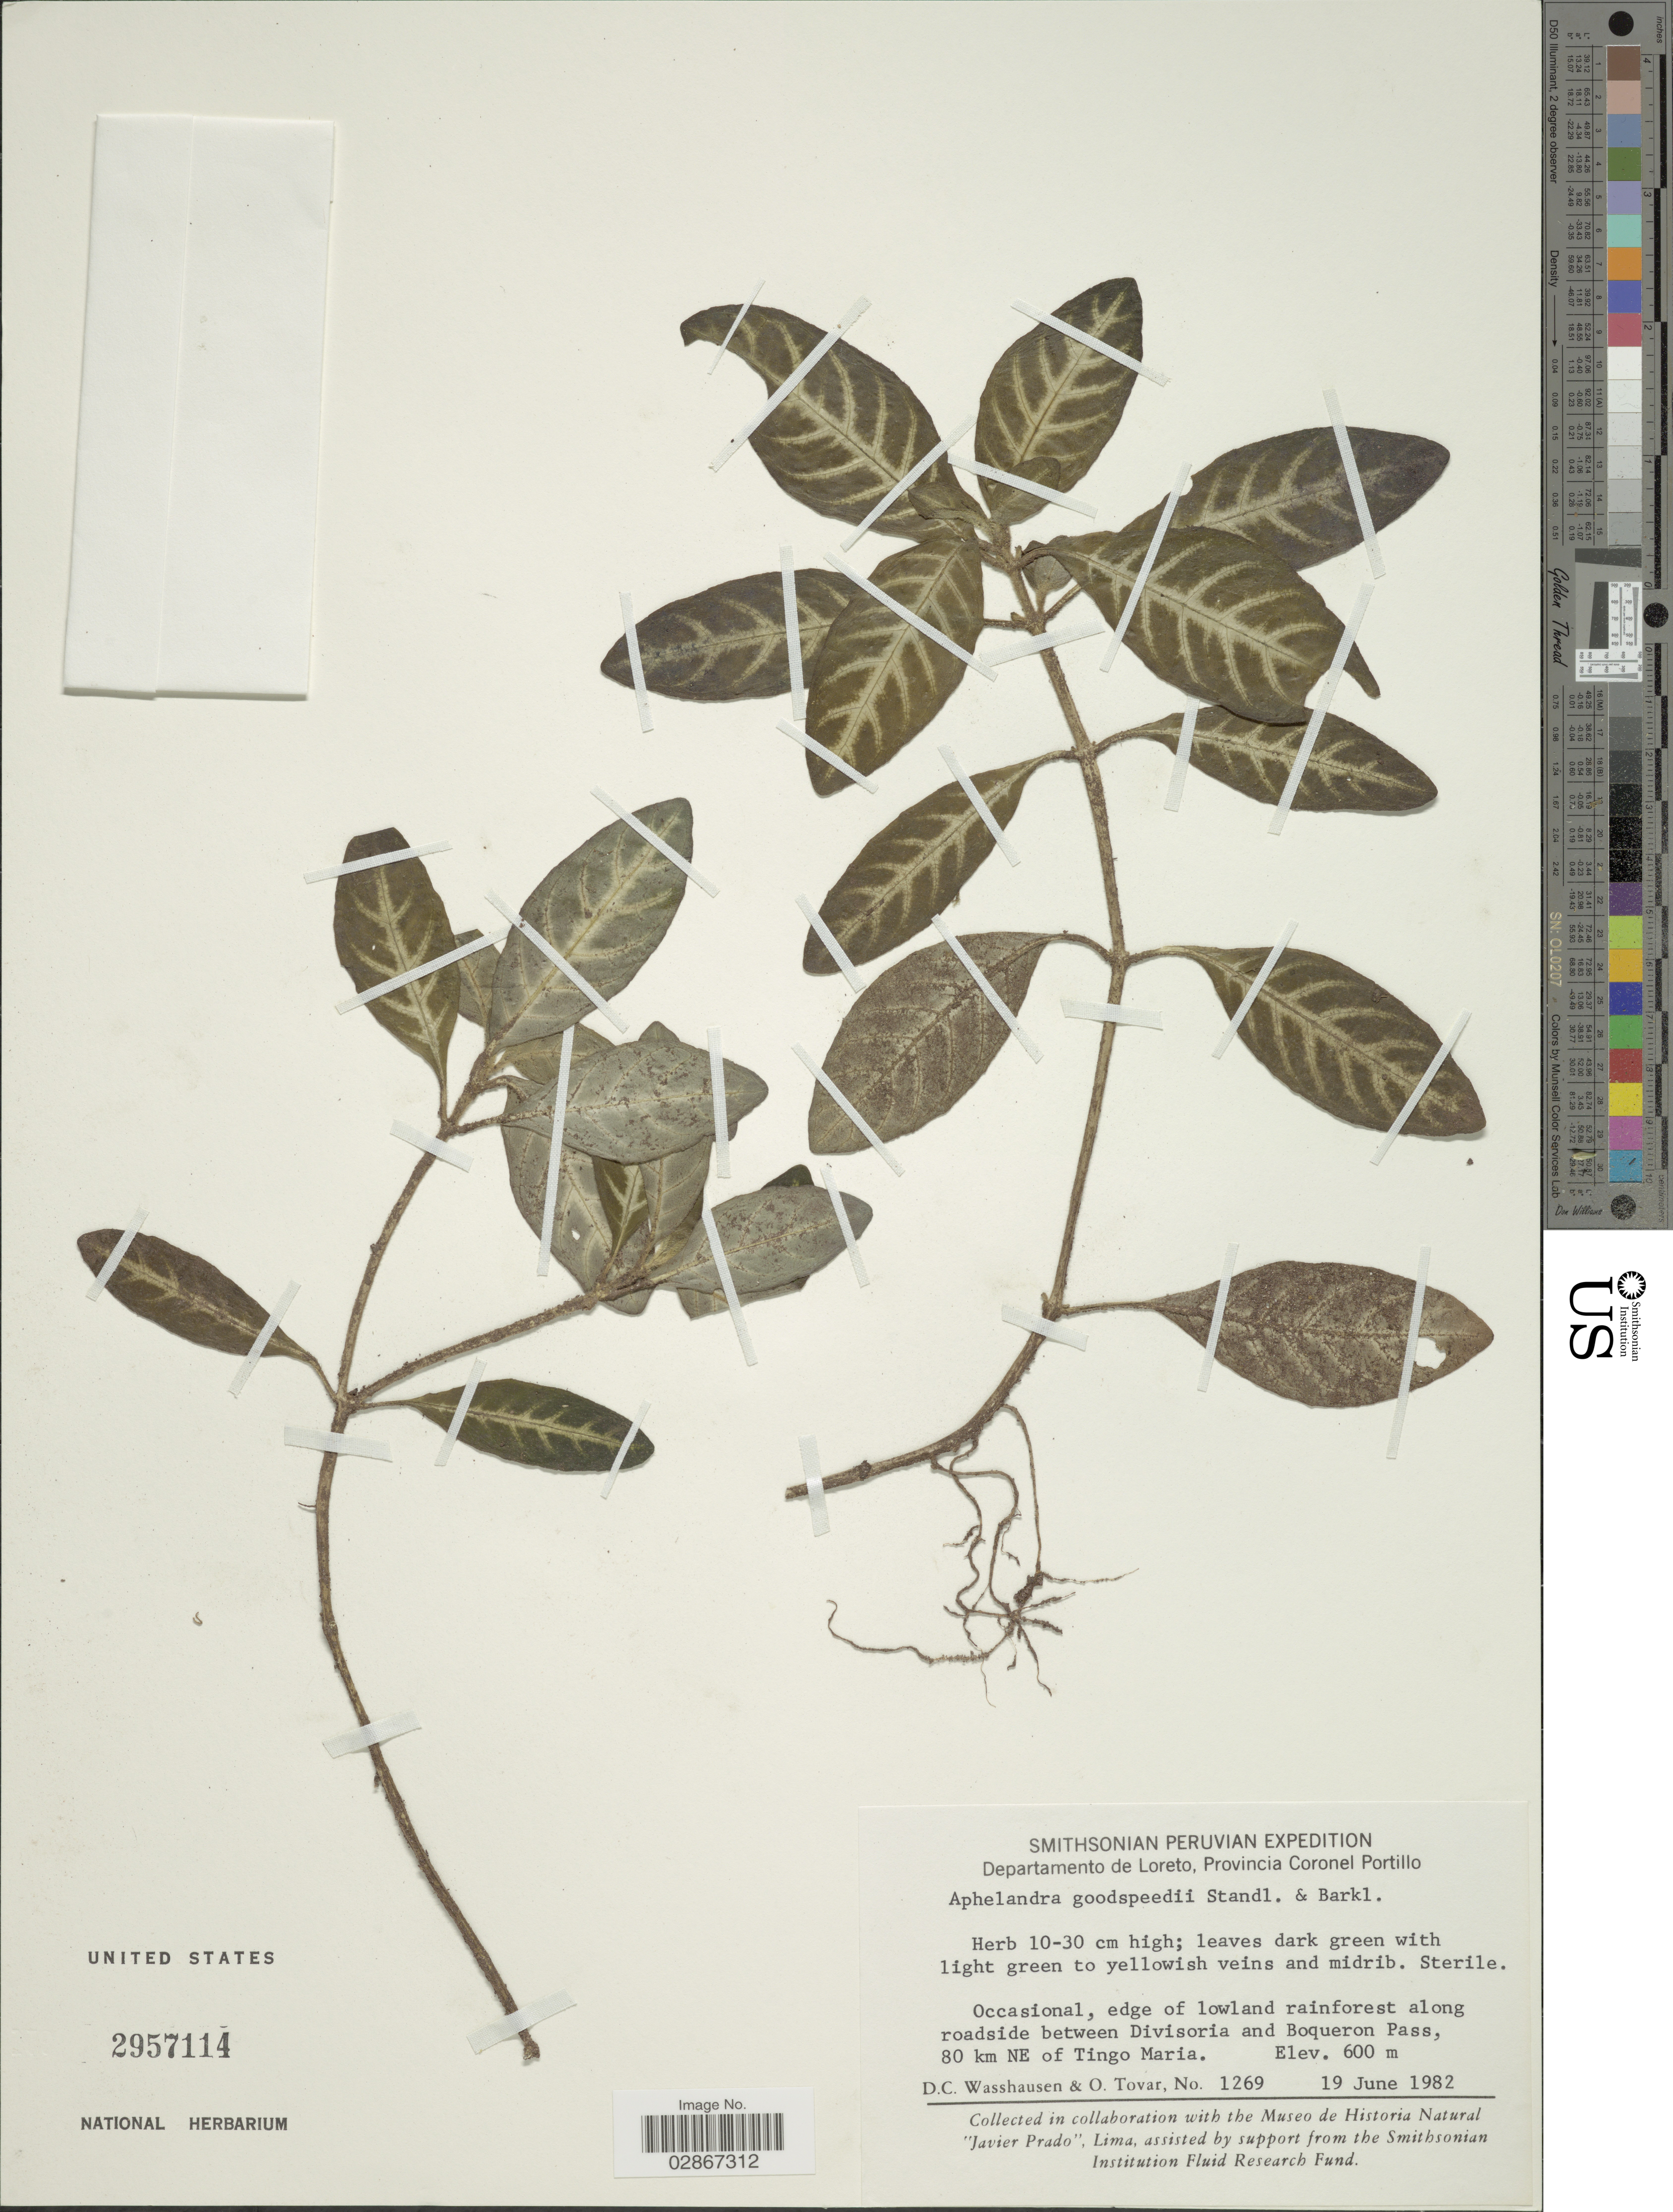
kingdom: Plantae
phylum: Tracheophyta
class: Magnoliopsida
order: Lamiales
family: Acanthaceae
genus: Aphelandra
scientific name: Aphelandra maculata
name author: (Tafalla ex Nees) Voss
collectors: D. C. Wasshausen & Ó. Tovar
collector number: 1269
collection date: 1982-06-19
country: Peru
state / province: Loreto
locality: Departamento Loreto, Provincia Coronel Portillo. Edge of lowland rainforest along roadside between Divisoria and Boqueron Pass, 80 km NE of Tingo Maria.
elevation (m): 600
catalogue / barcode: US 2957114